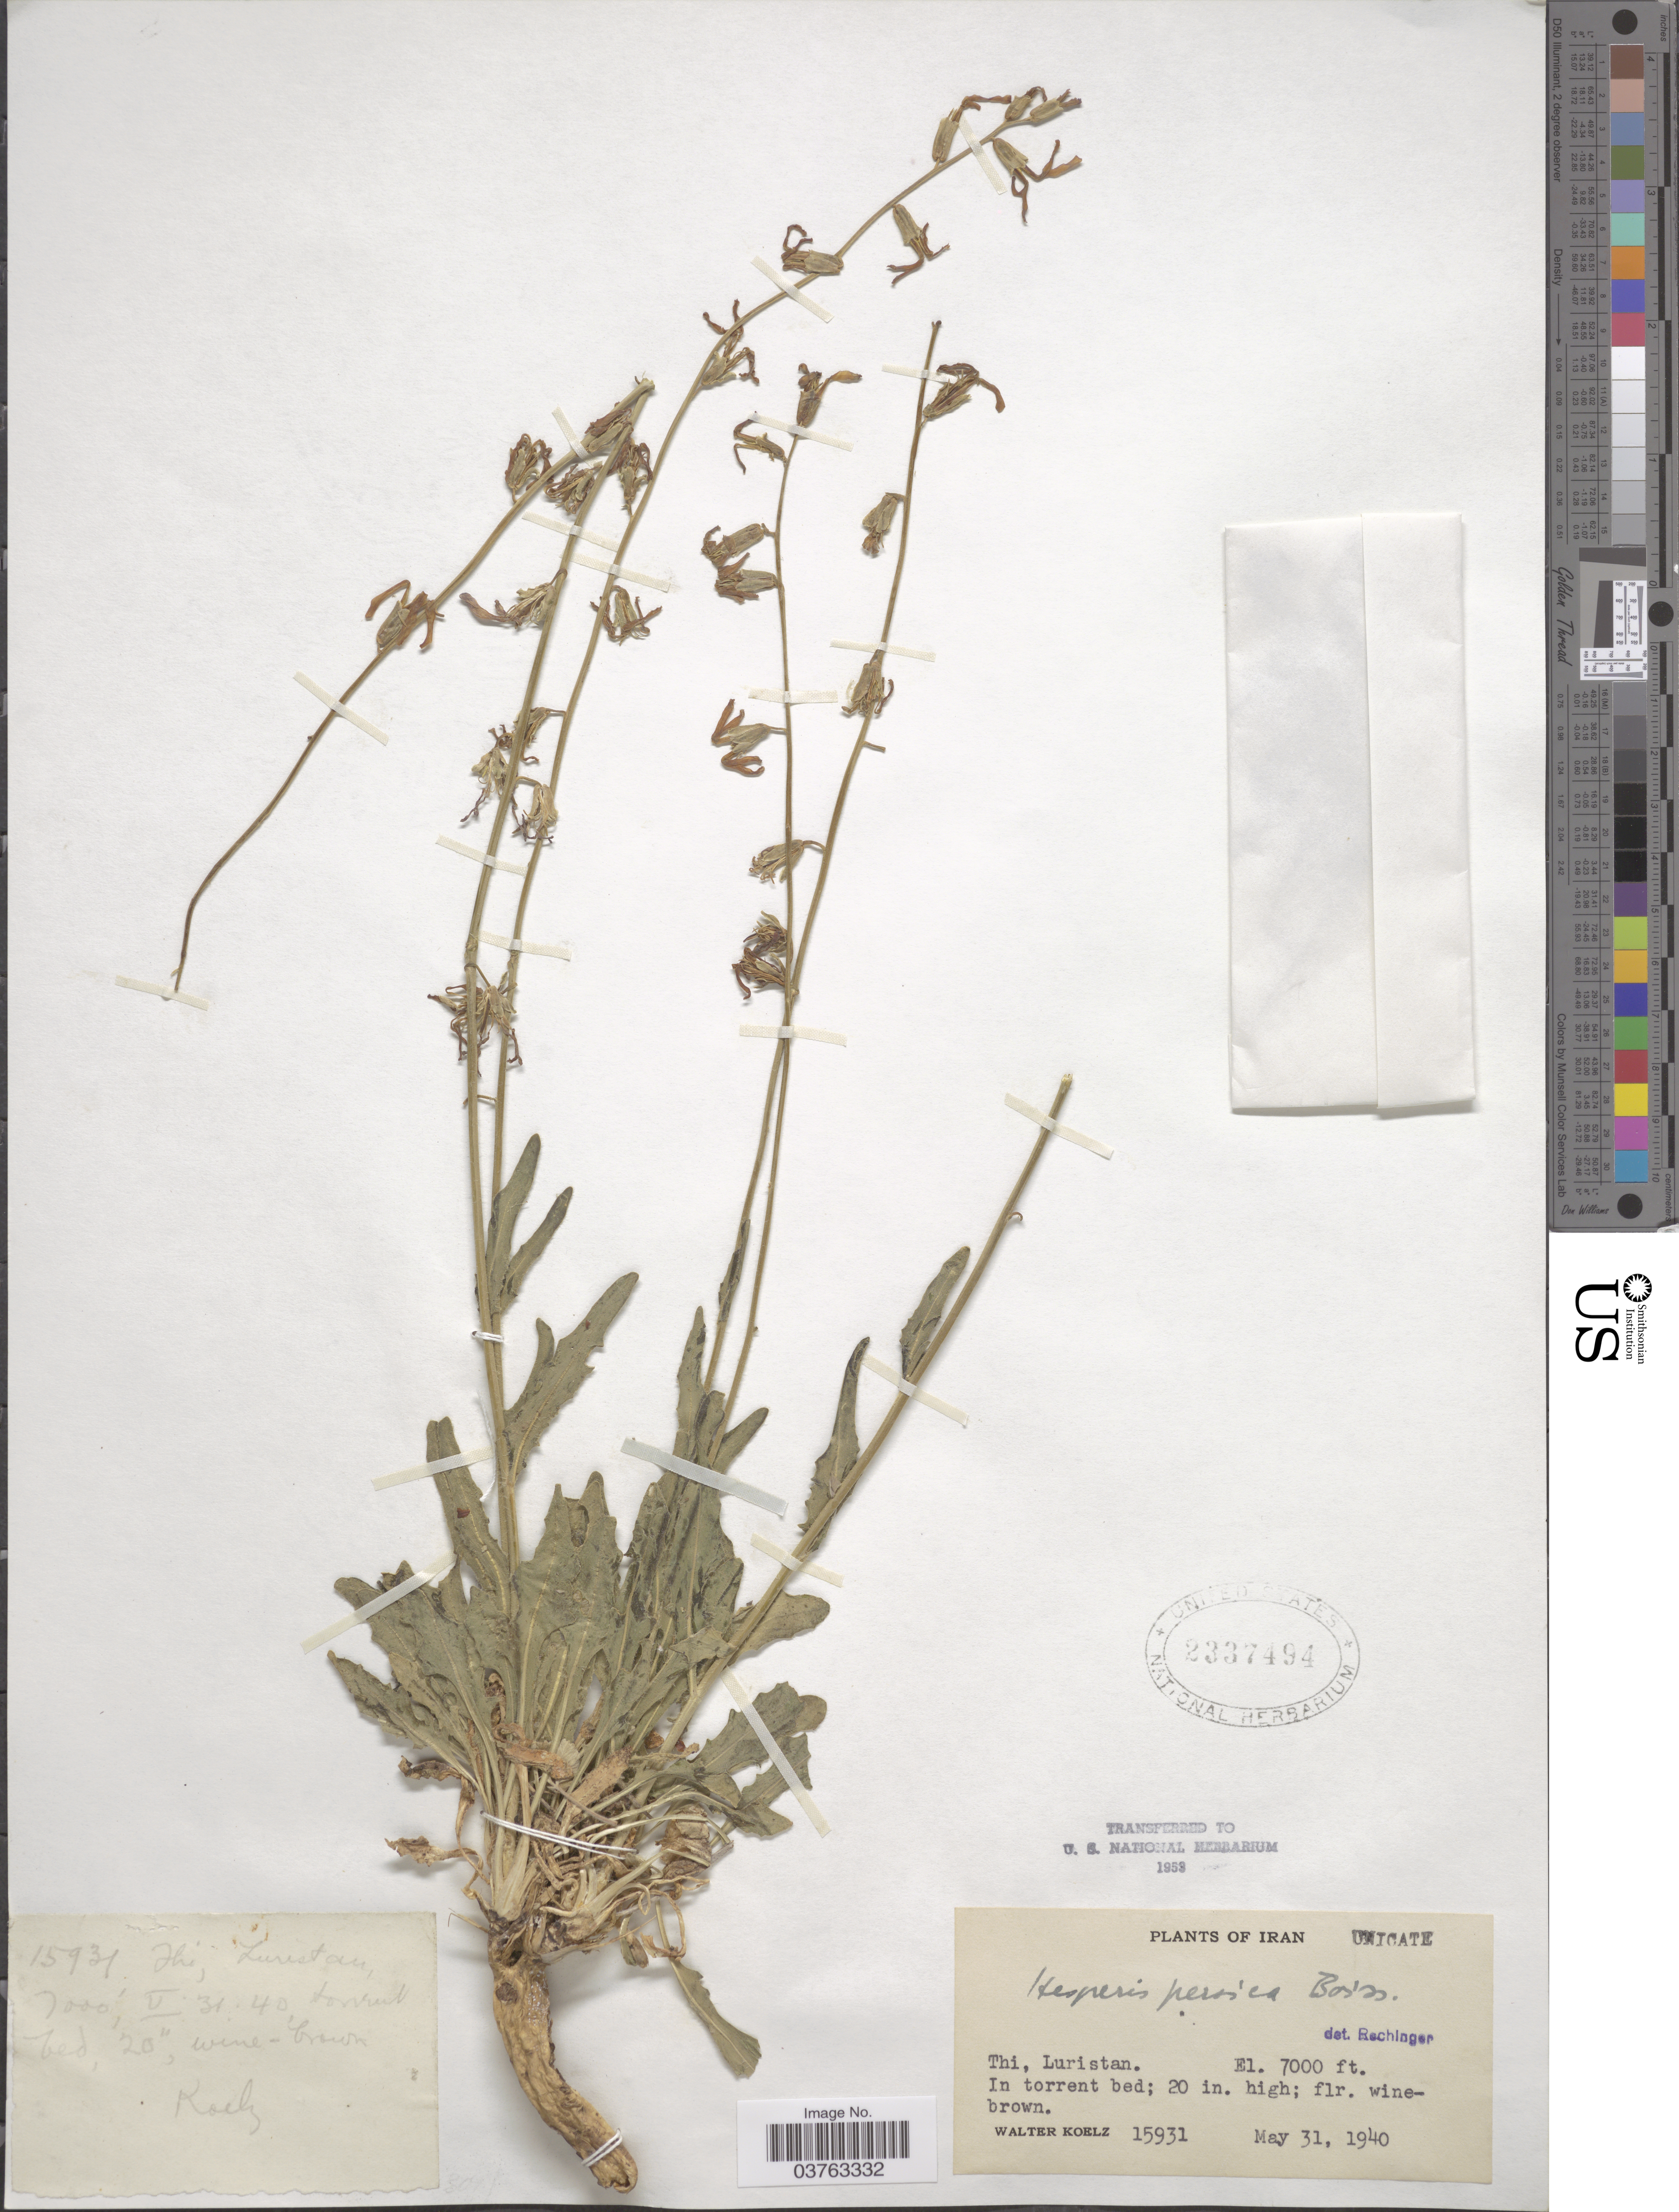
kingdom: Plantae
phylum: Tracheophyta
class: Magnoliopsida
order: Brassicales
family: Brassicaceae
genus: Hesperis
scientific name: Hesperis persica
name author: Boiss.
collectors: W. N. Koelz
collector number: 15931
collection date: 1940-05-31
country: Iran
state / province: Lorestan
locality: Thi, Luristan.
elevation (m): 2134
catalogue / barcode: US 2337494